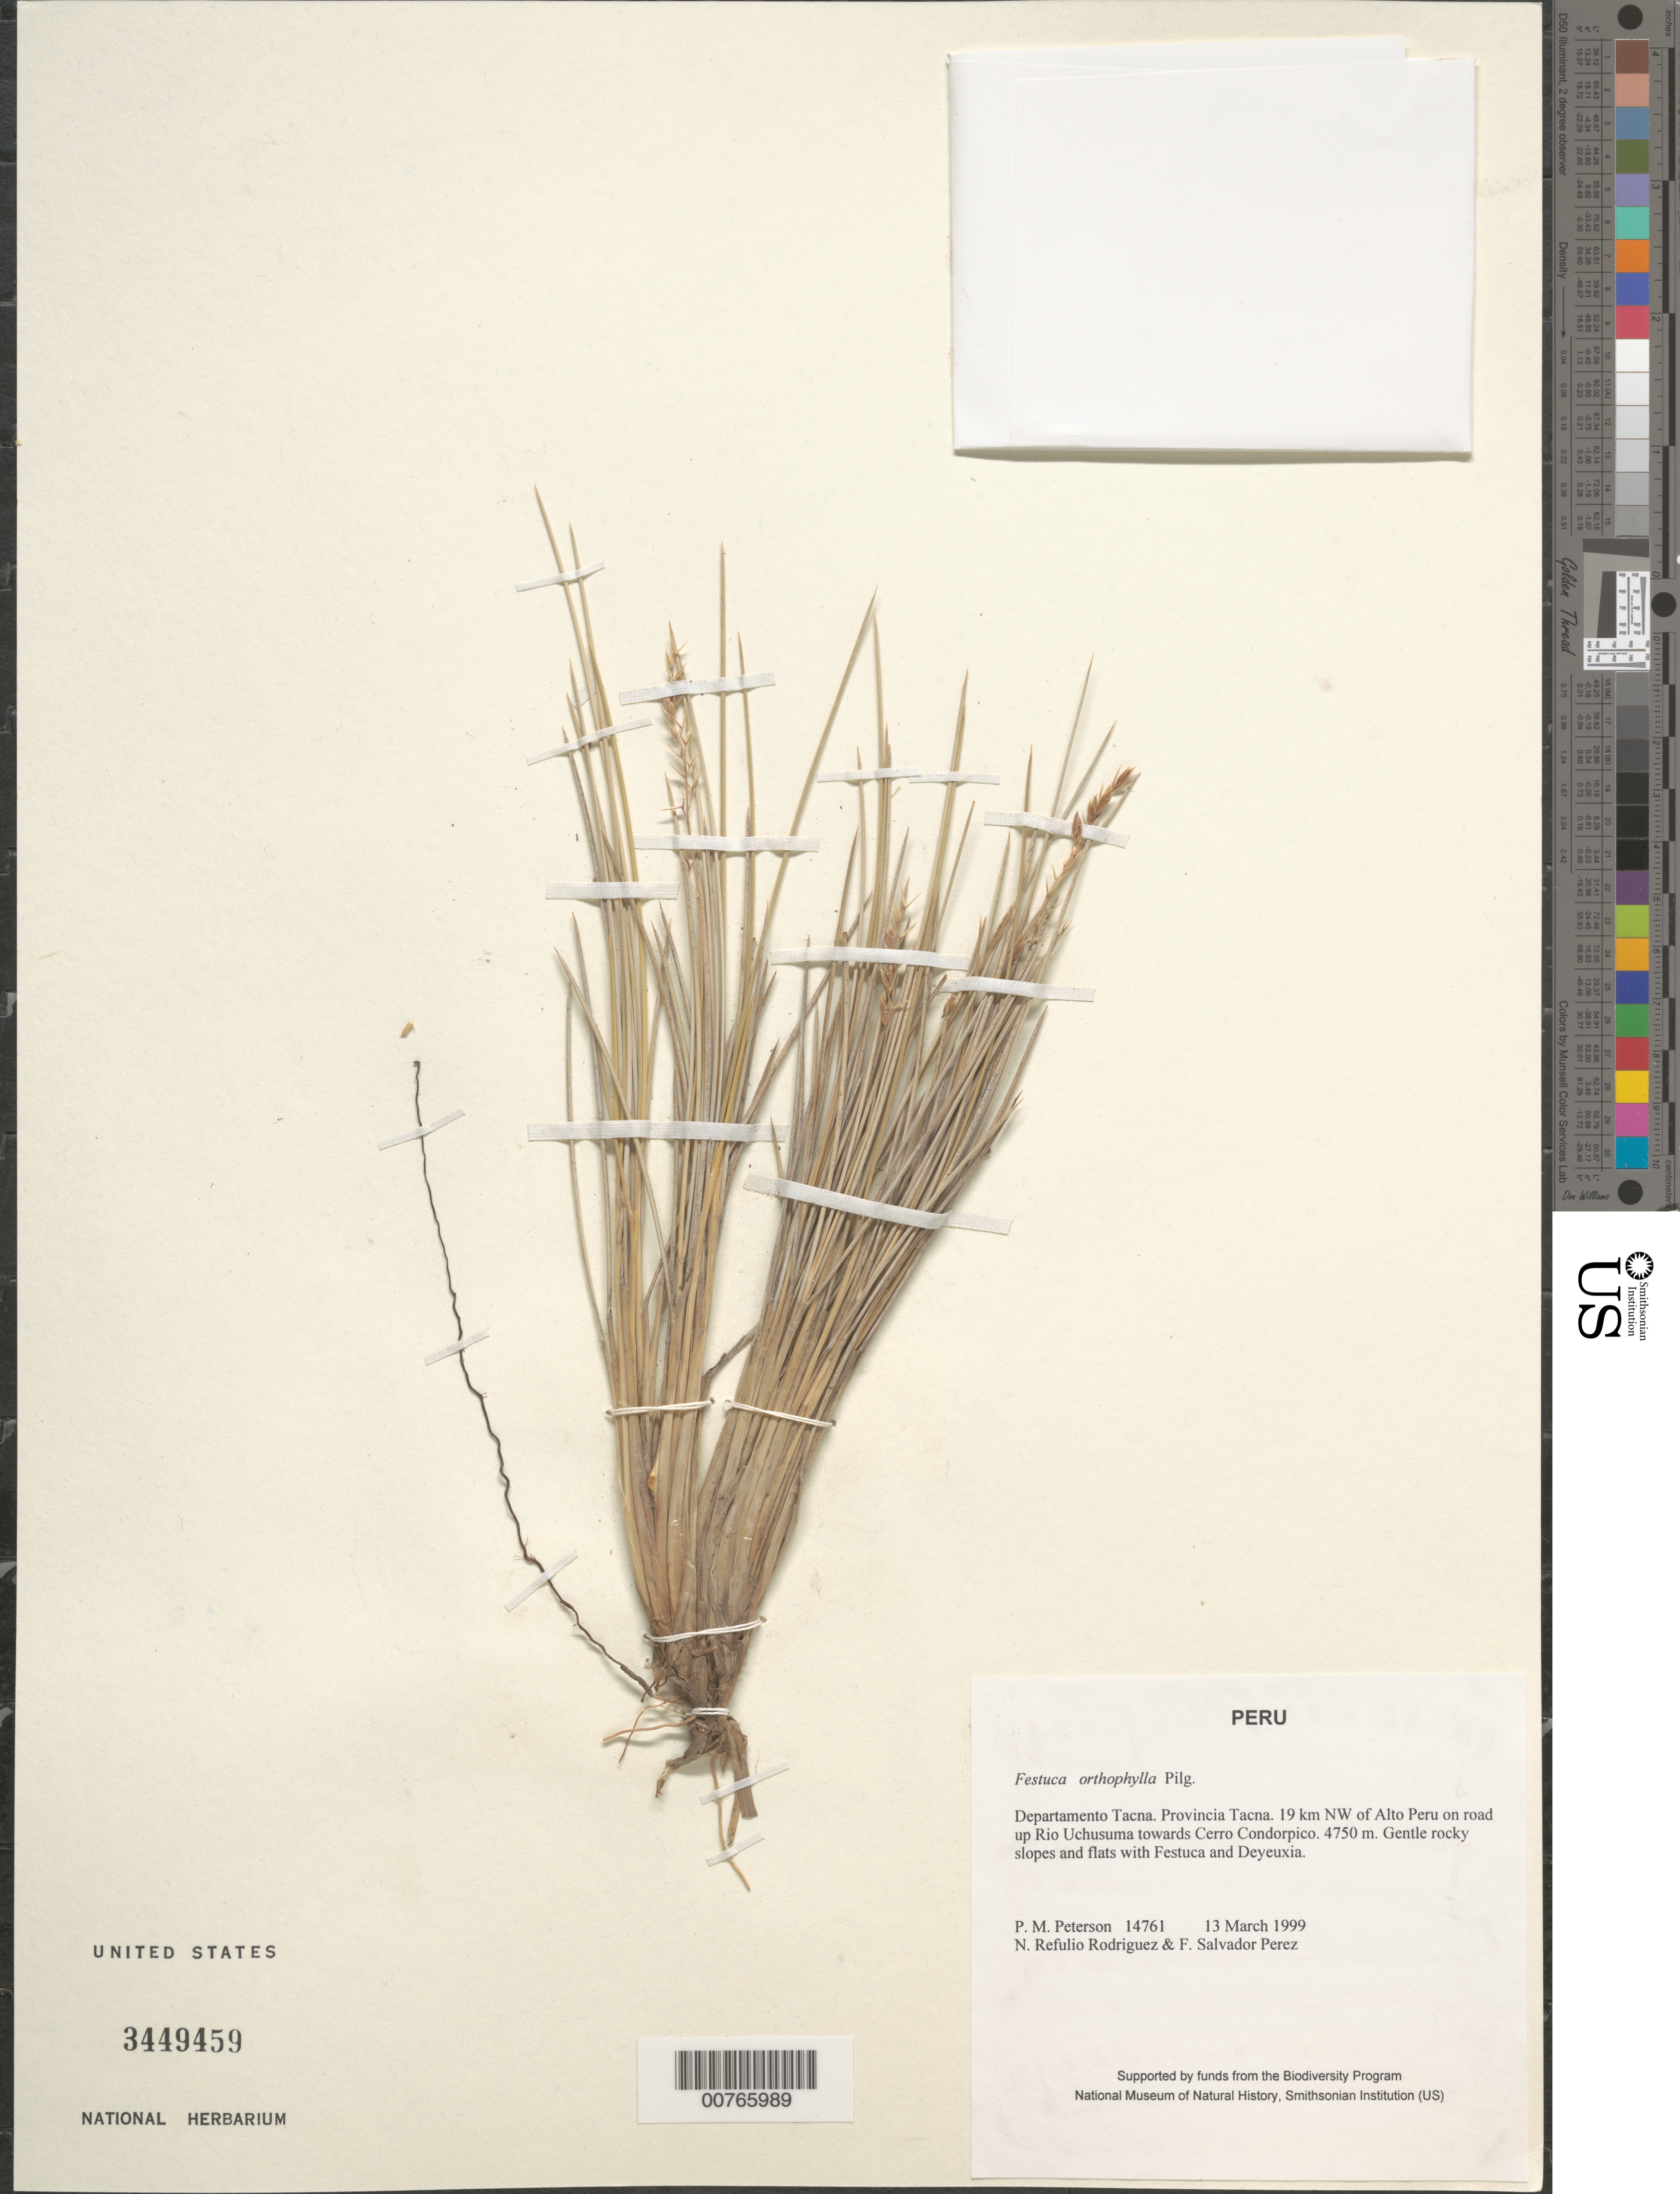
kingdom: Plantae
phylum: Tracheophyta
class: Liliopsida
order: Poales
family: Poaceae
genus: Festuca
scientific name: Festuca orthophylla var. boliviana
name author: Pilg.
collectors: P. M. Peterson, N. Refulio-Rodríguez & F. Salvador Perez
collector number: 14761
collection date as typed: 13 Mar 1999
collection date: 1999-03-13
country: Peru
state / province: Tacna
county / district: Tacna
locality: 19 km NW of Alto Peru on road up Rio Uchusuma towards Cerro Condorpico.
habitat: Gentle rocky slopes and flats with Festuca and Deyeuxia.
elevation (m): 4750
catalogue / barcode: US 3449459